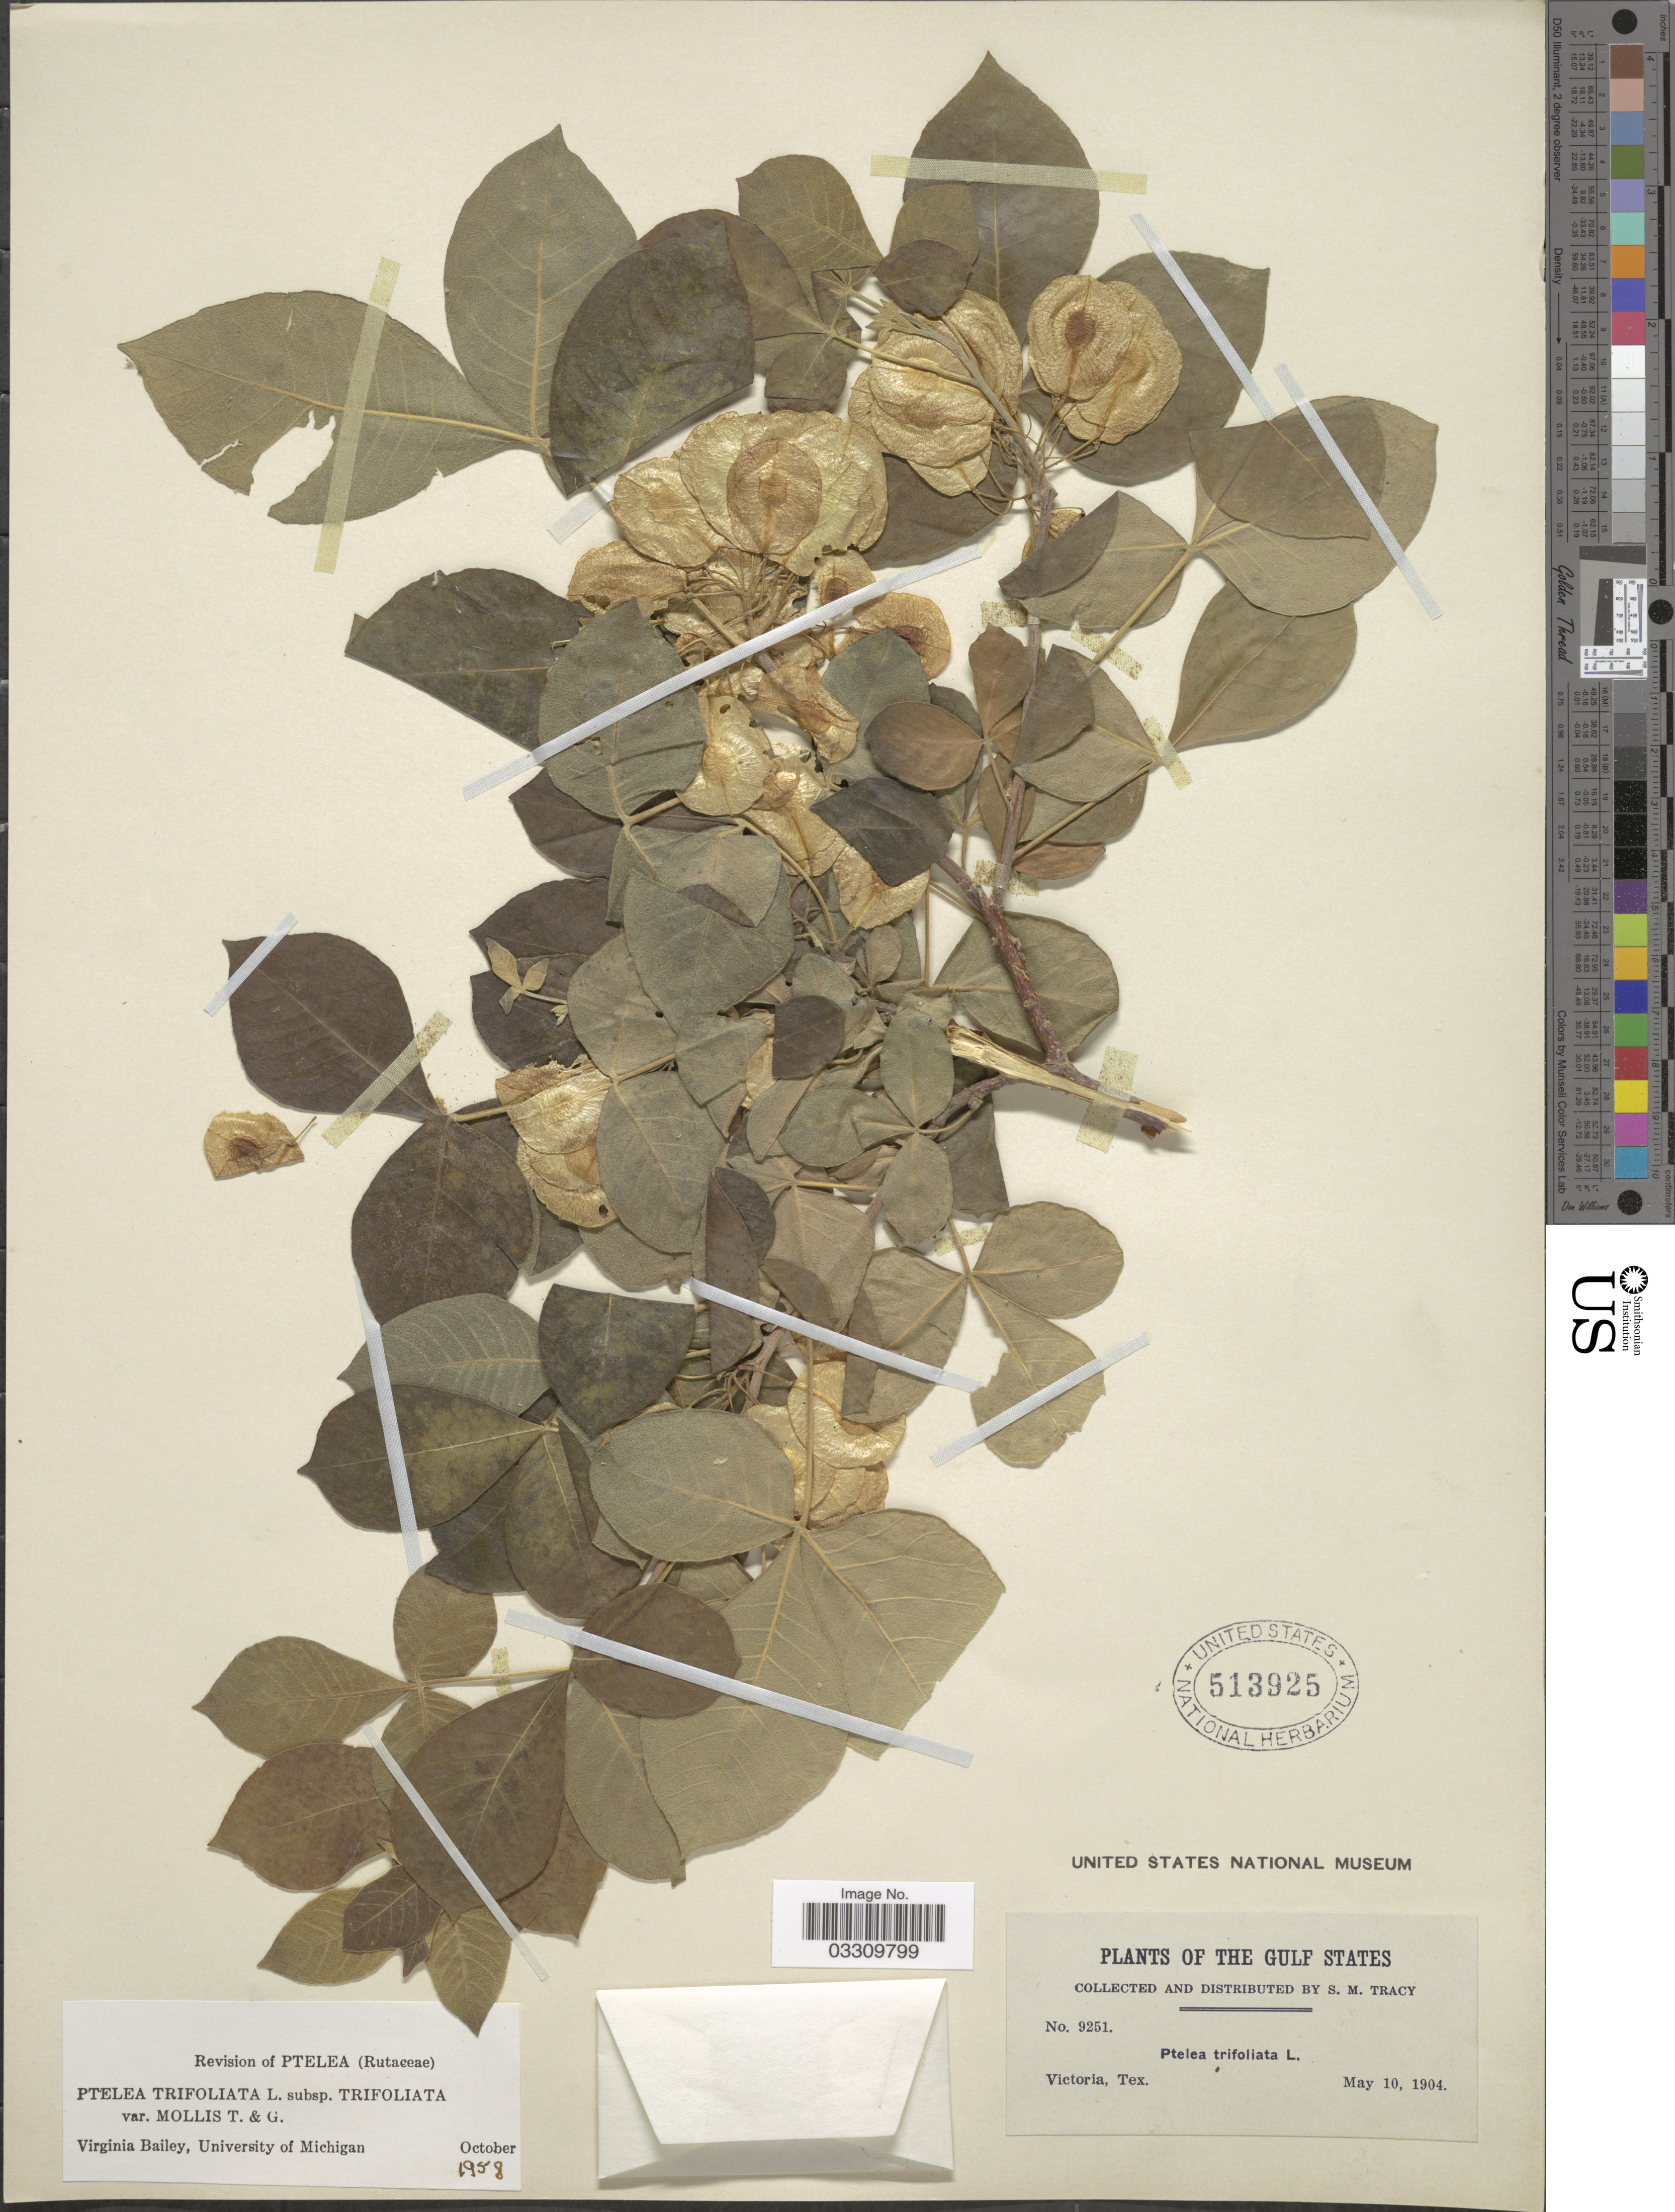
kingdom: Plantae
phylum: Tracheophyta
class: Magnoliopsida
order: Sapindales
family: Rutaceae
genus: Ptelea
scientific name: Ptelea trifoliata var. mollis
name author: Torr. & A. Gray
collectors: S. M. Tracy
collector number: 9251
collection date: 1904-05-10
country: United States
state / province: Texas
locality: The Gulf States. Victoria.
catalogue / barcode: US 513925